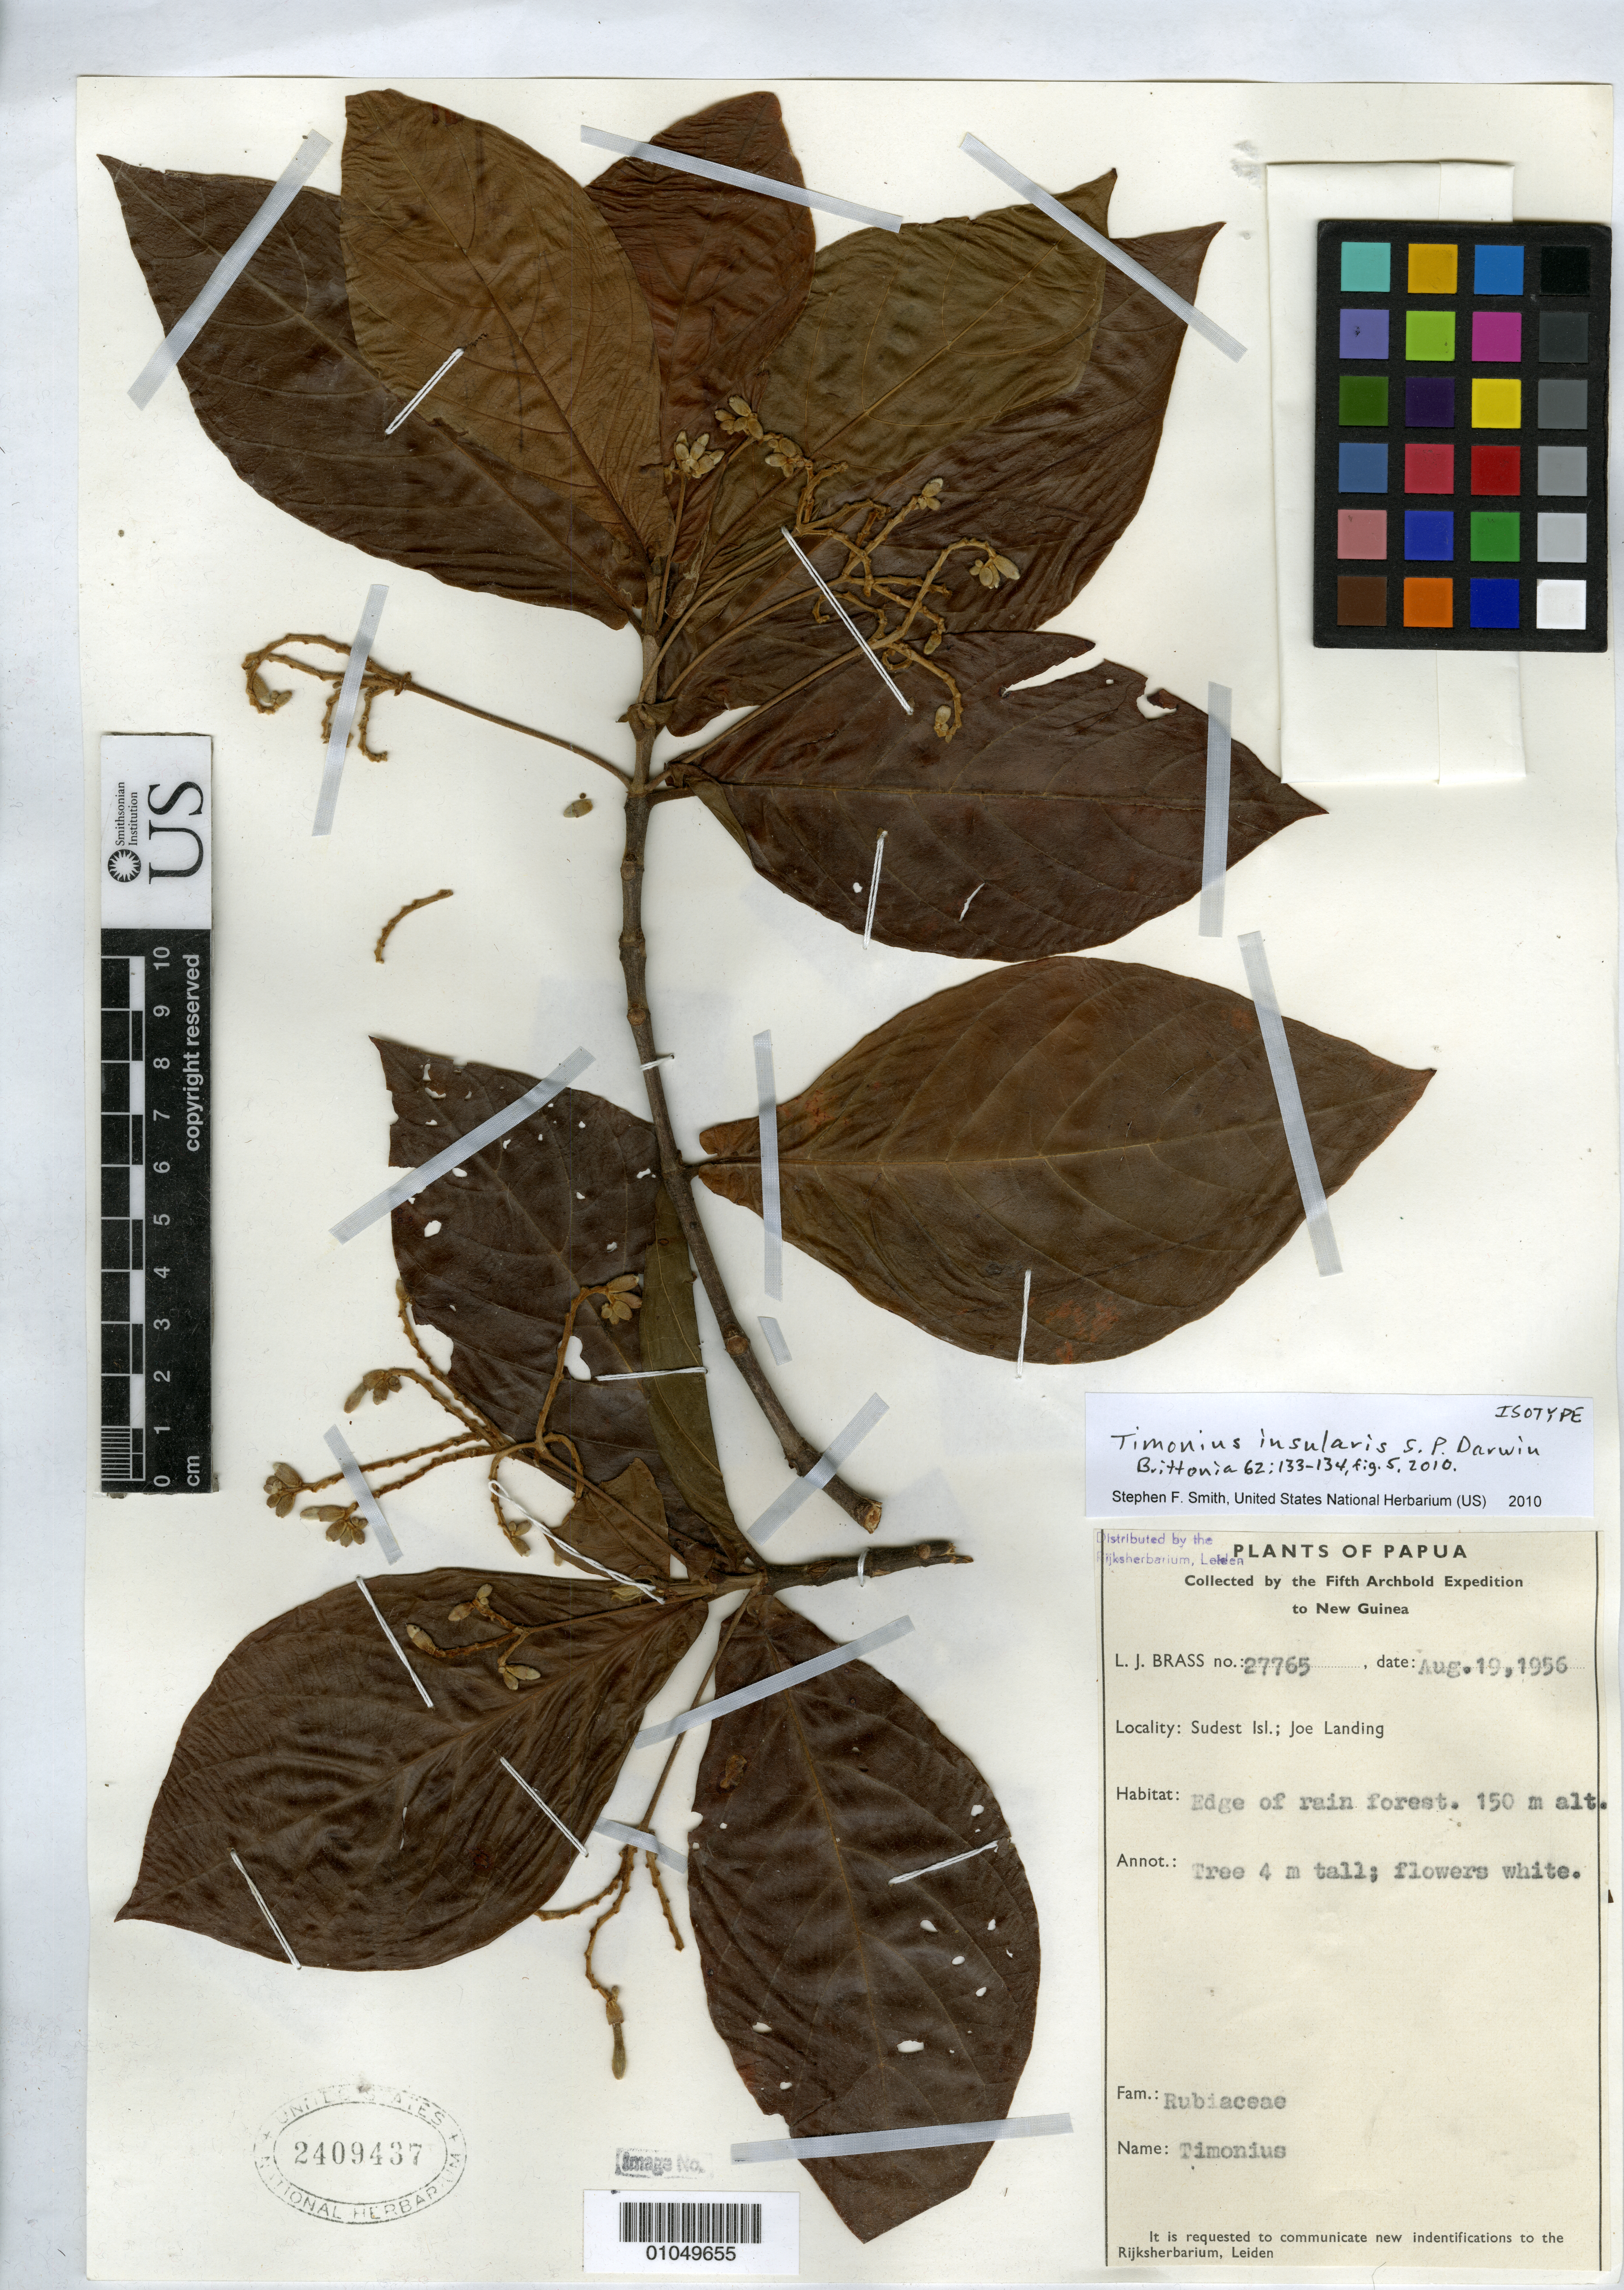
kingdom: Plantae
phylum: Tracheophyta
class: Magnoliopsida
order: Gentianales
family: Rubiaceae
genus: Timonius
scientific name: Timonius insularis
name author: S.P. Darwin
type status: Isotype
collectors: L. J. Brass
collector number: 27765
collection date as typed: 19 Aug 1956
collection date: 1956-08-19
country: Papua New Guinea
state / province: Milne Bay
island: Sudest [Tagula]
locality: Sudest Isl.; Joe Landing.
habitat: Edge of rain forest.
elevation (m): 150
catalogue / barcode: US 2409437